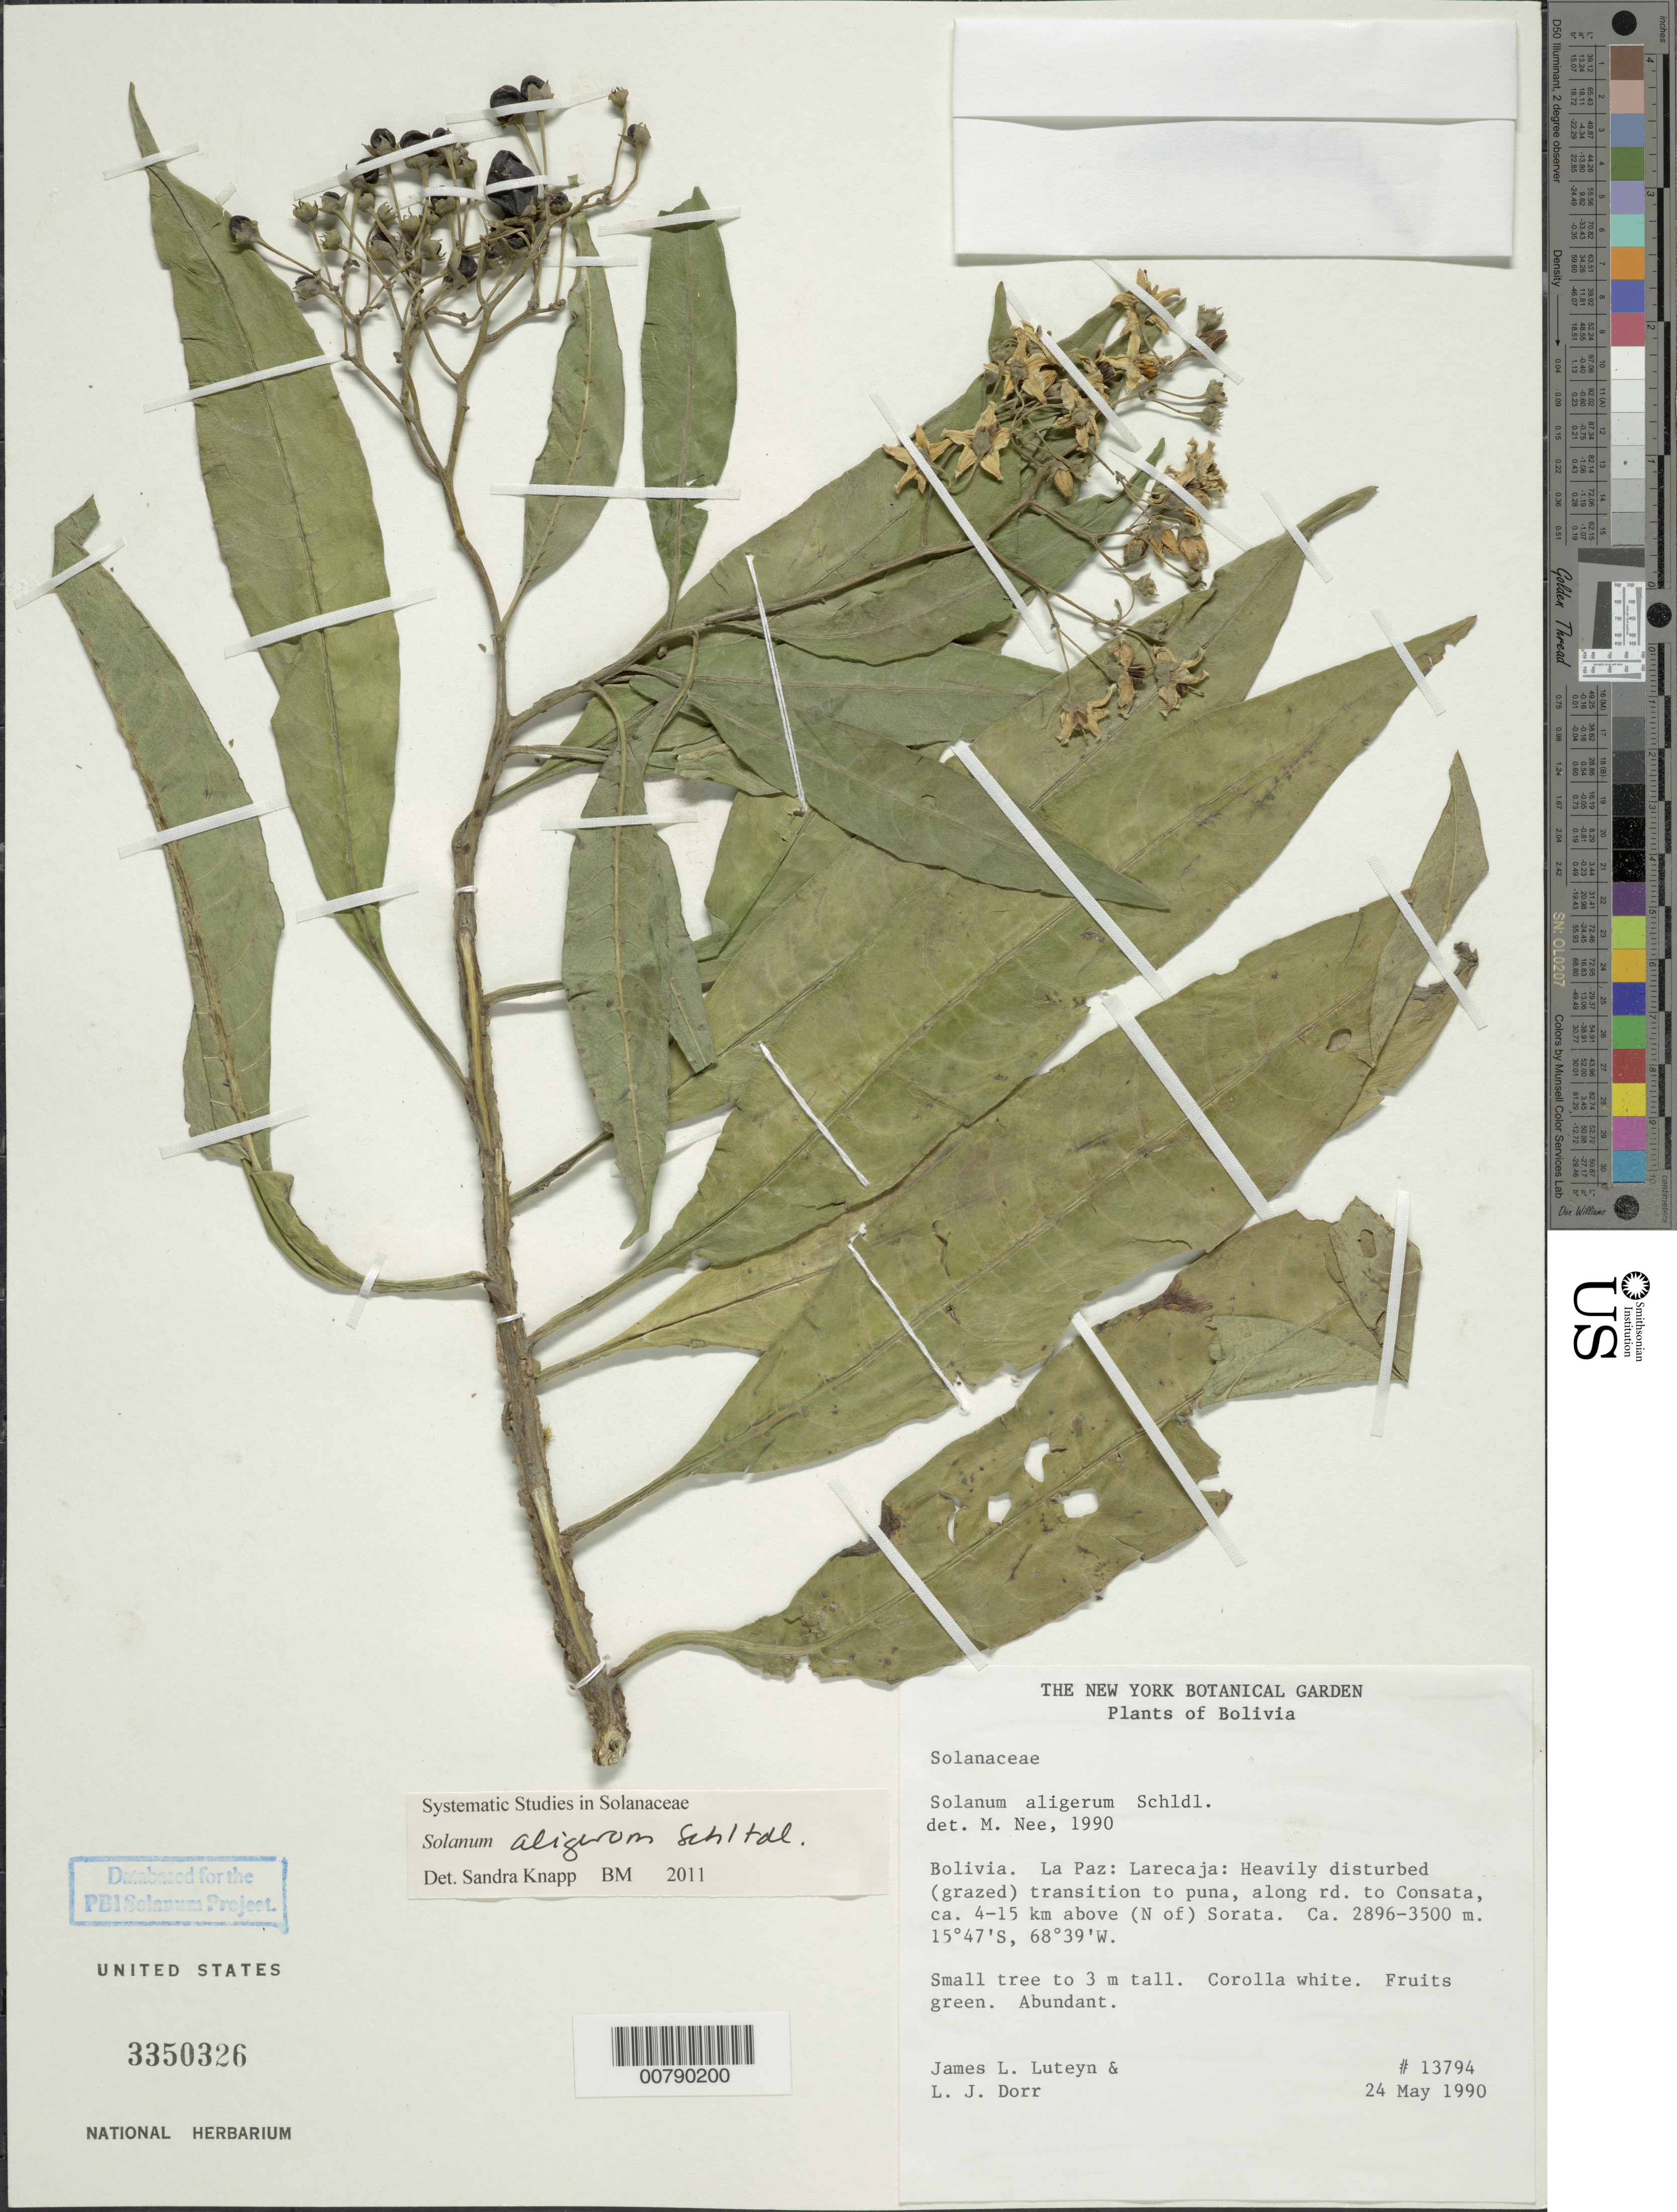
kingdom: Plantae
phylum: Tracheophyta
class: Magnoliopsida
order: Solanales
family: Solanaceae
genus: Solanum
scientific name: Solanum aligerum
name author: Schltdl.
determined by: Knapp, S. D.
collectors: J. L. Luteyn & L. J. Dorr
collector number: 13794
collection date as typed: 24 May 1990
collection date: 1990-05-24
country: Bolivia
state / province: La Paz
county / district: Larecaja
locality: along road to Consata, ca. 4-15 km above (N of) Sorata.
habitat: heavily disturbed (grazed) transtion to puna.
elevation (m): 2896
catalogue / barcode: US 3350326